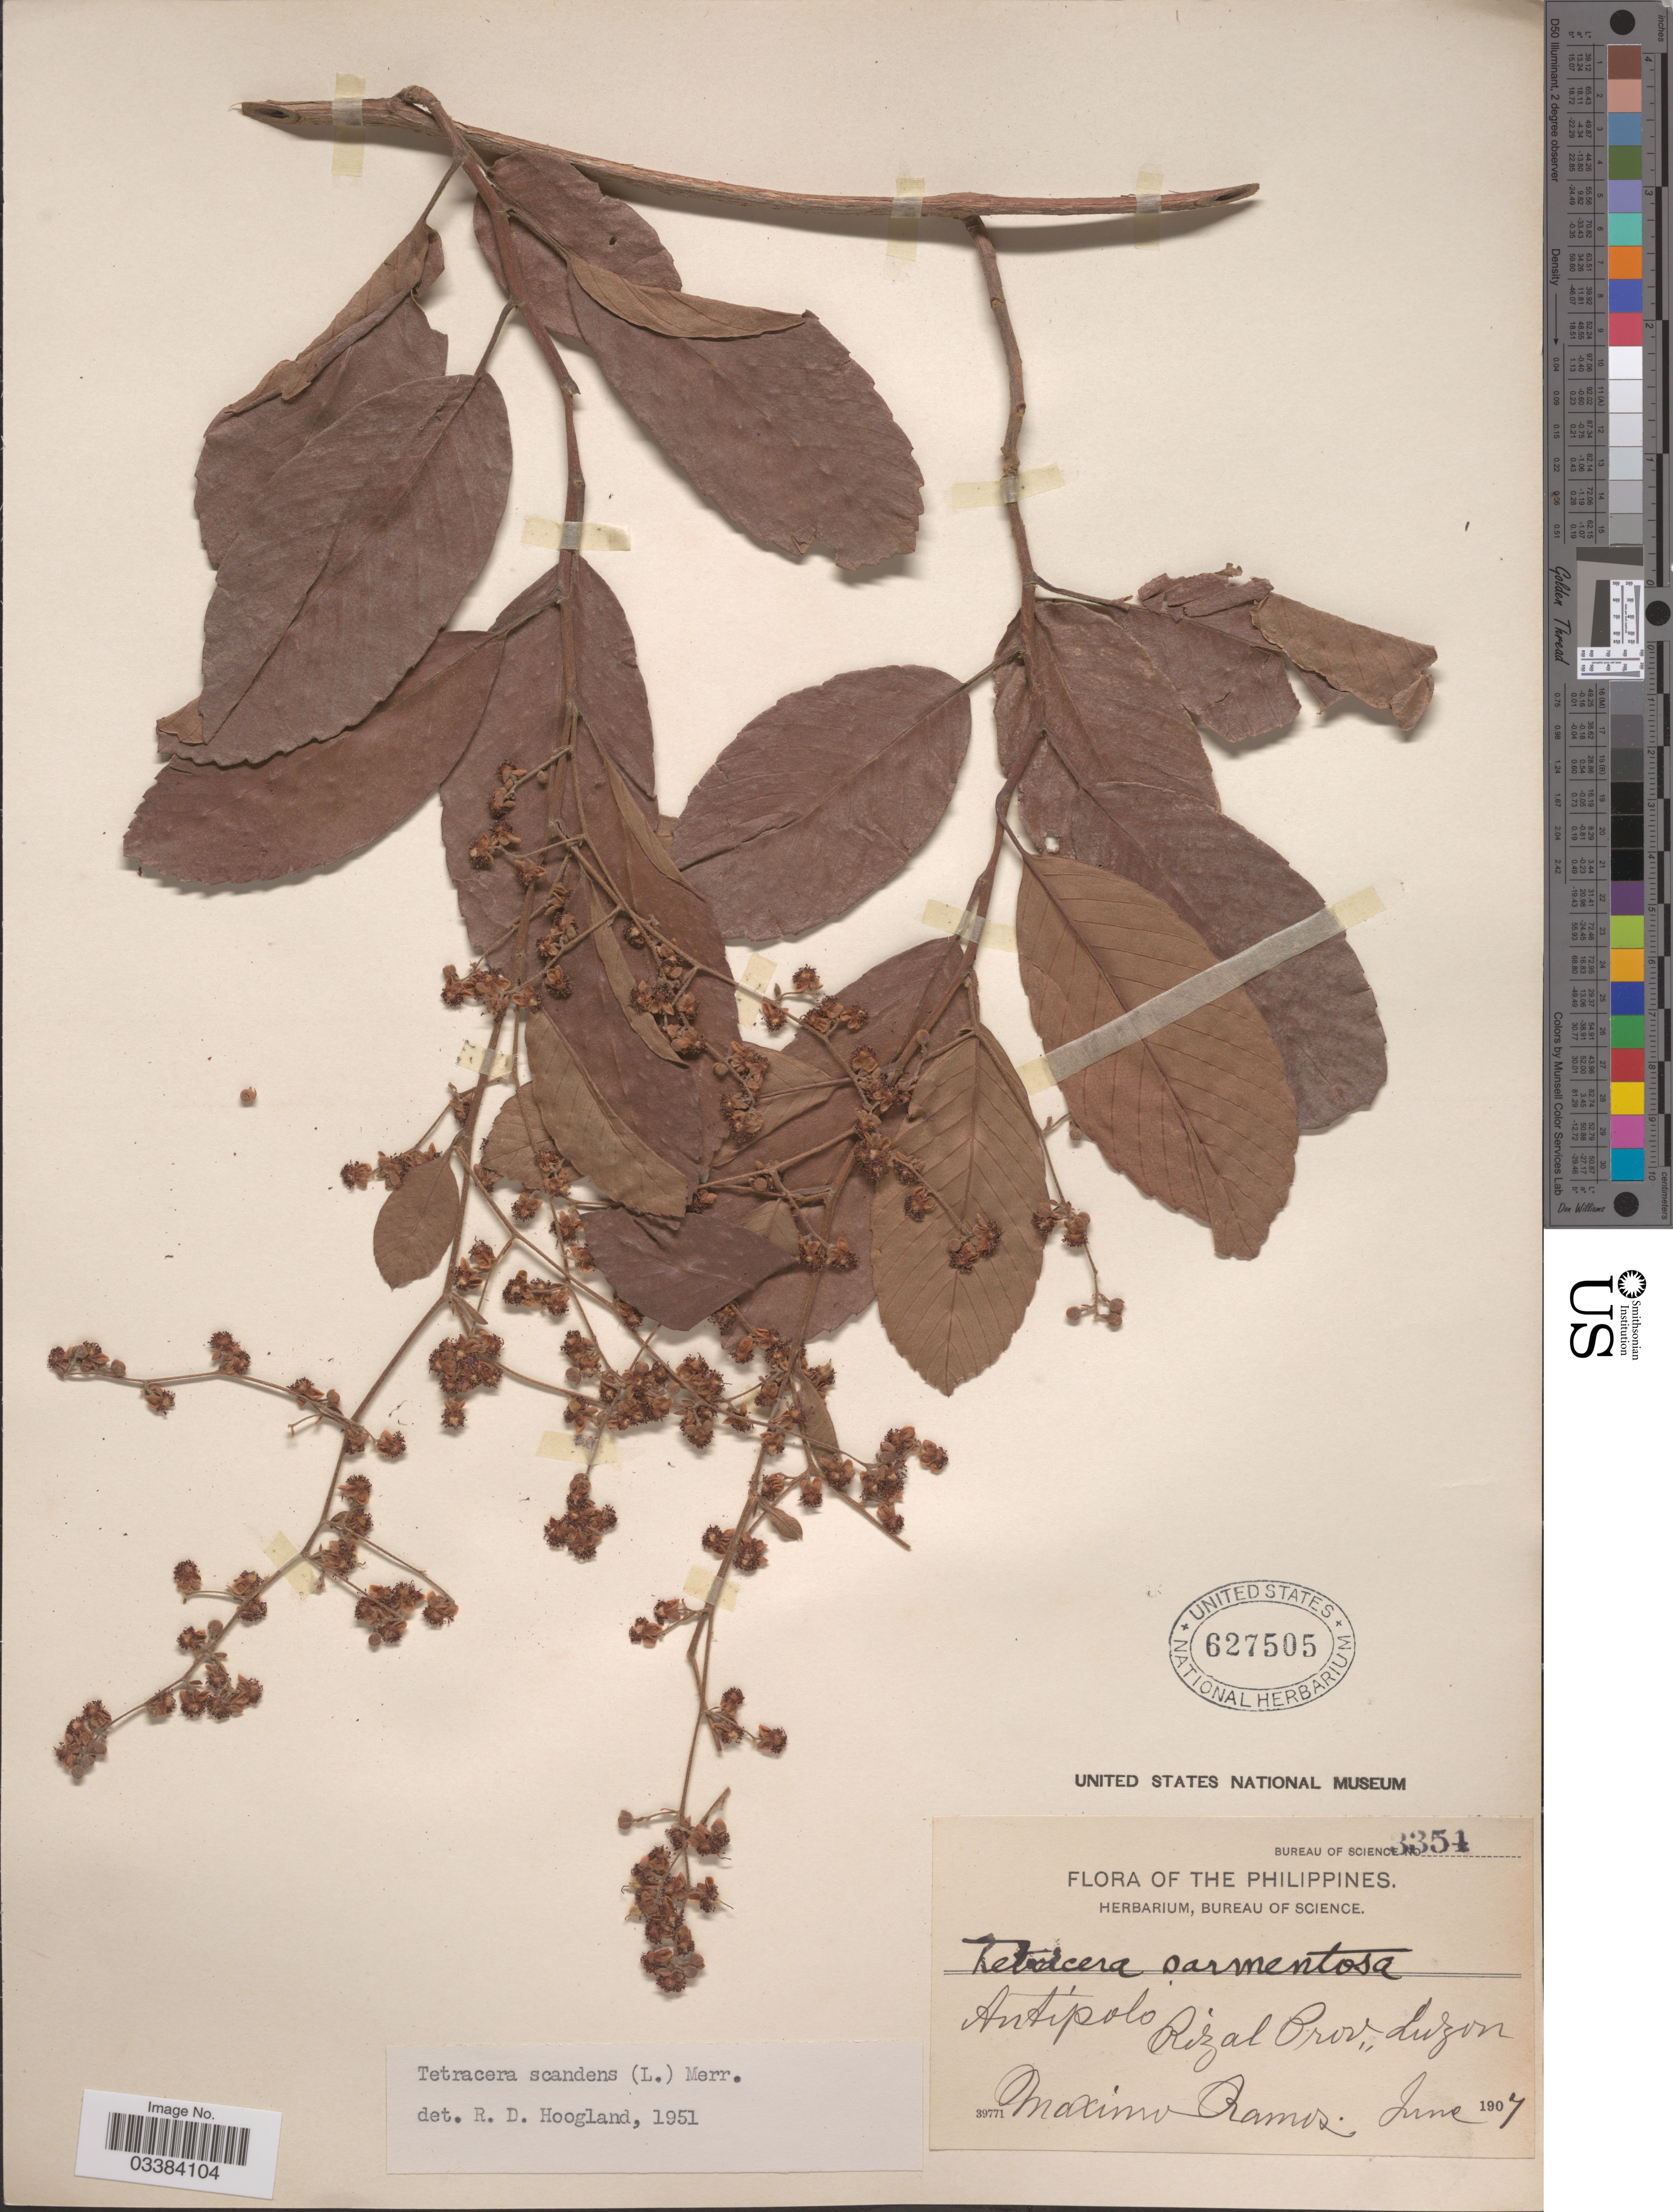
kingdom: Plantae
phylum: Tracheophyta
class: Magnoliopsida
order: Dilleniales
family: Dilleniaceae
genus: Tetracera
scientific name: Tetracera scandens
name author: (L.) Merr.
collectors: M. Ramos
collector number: Bureau of Science 3354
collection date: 1907-06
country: Philippines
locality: Natipolo Rizal Prov., Luzon.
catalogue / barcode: US 627505